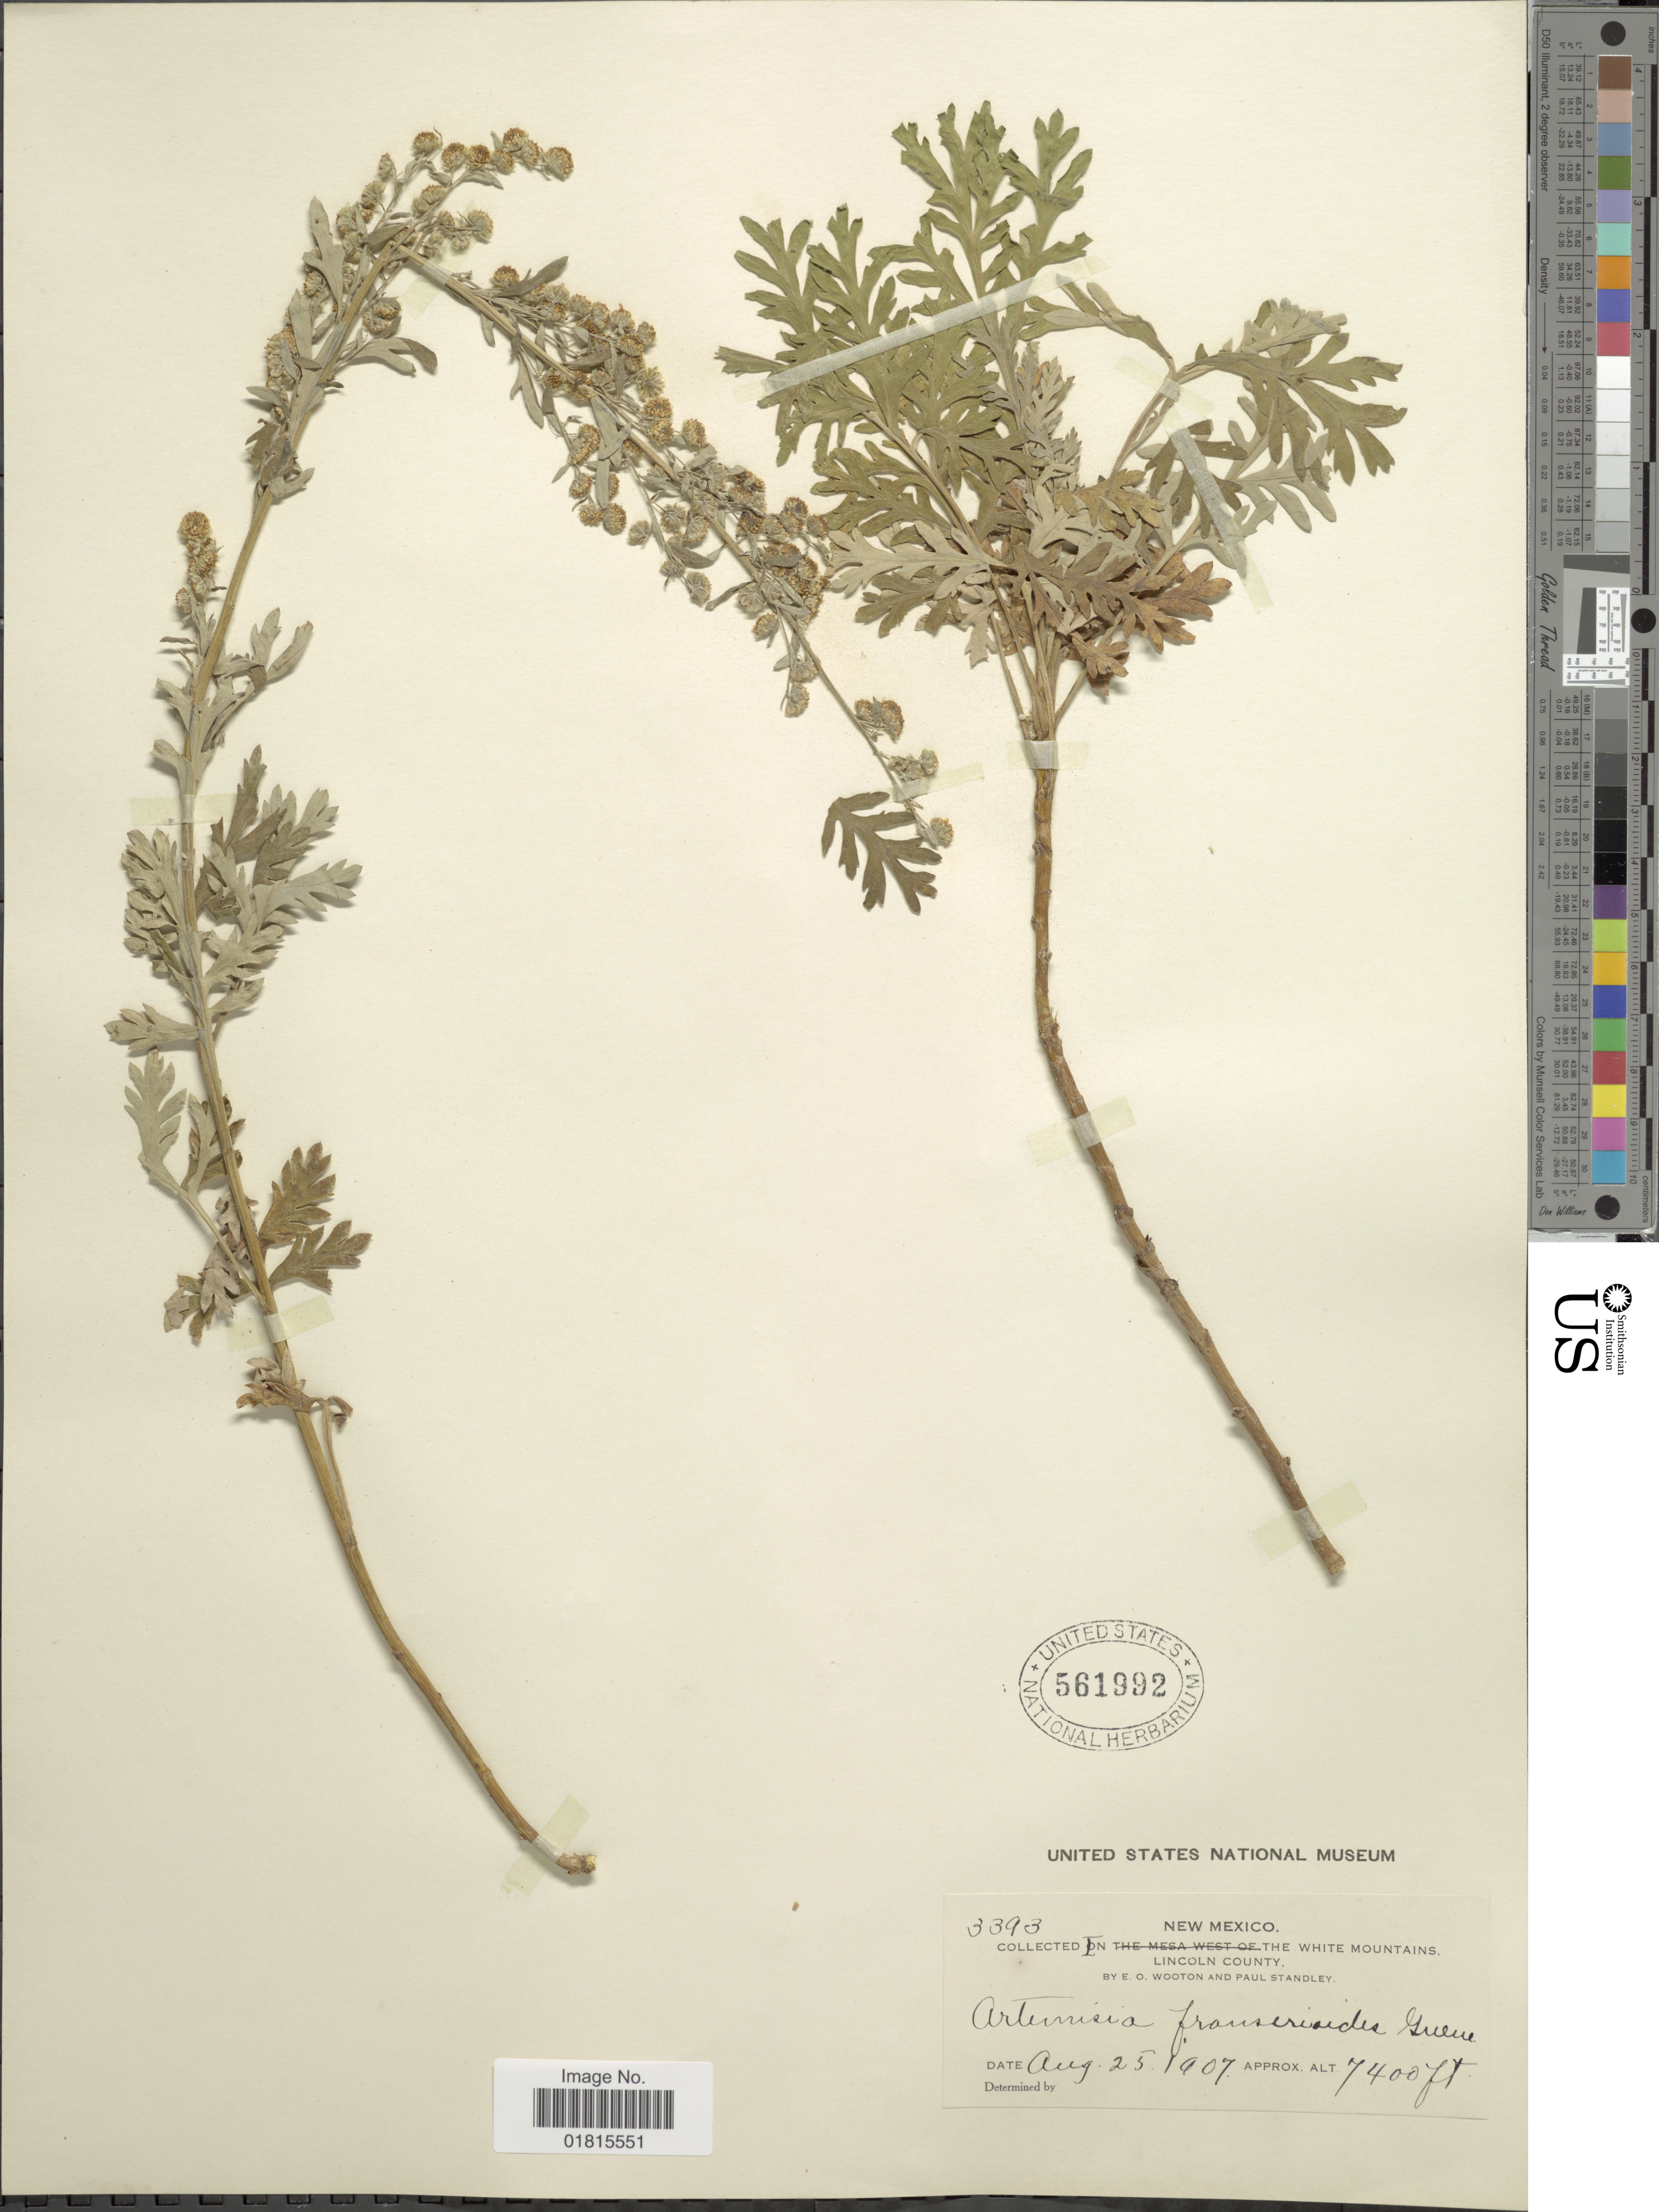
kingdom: Plantae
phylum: Tracheophyta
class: Magnoliopsida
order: Asterales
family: Asteraceae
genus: Artemisia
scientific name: Artemisia franserioides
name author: Greene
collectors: E. O. Wooton & P. C. Standley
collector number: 3393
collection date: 1907-08-25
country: United States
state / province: New Mexico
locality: In the White Mountains. Lincoln County.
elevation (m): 2256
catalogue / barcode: US 561992